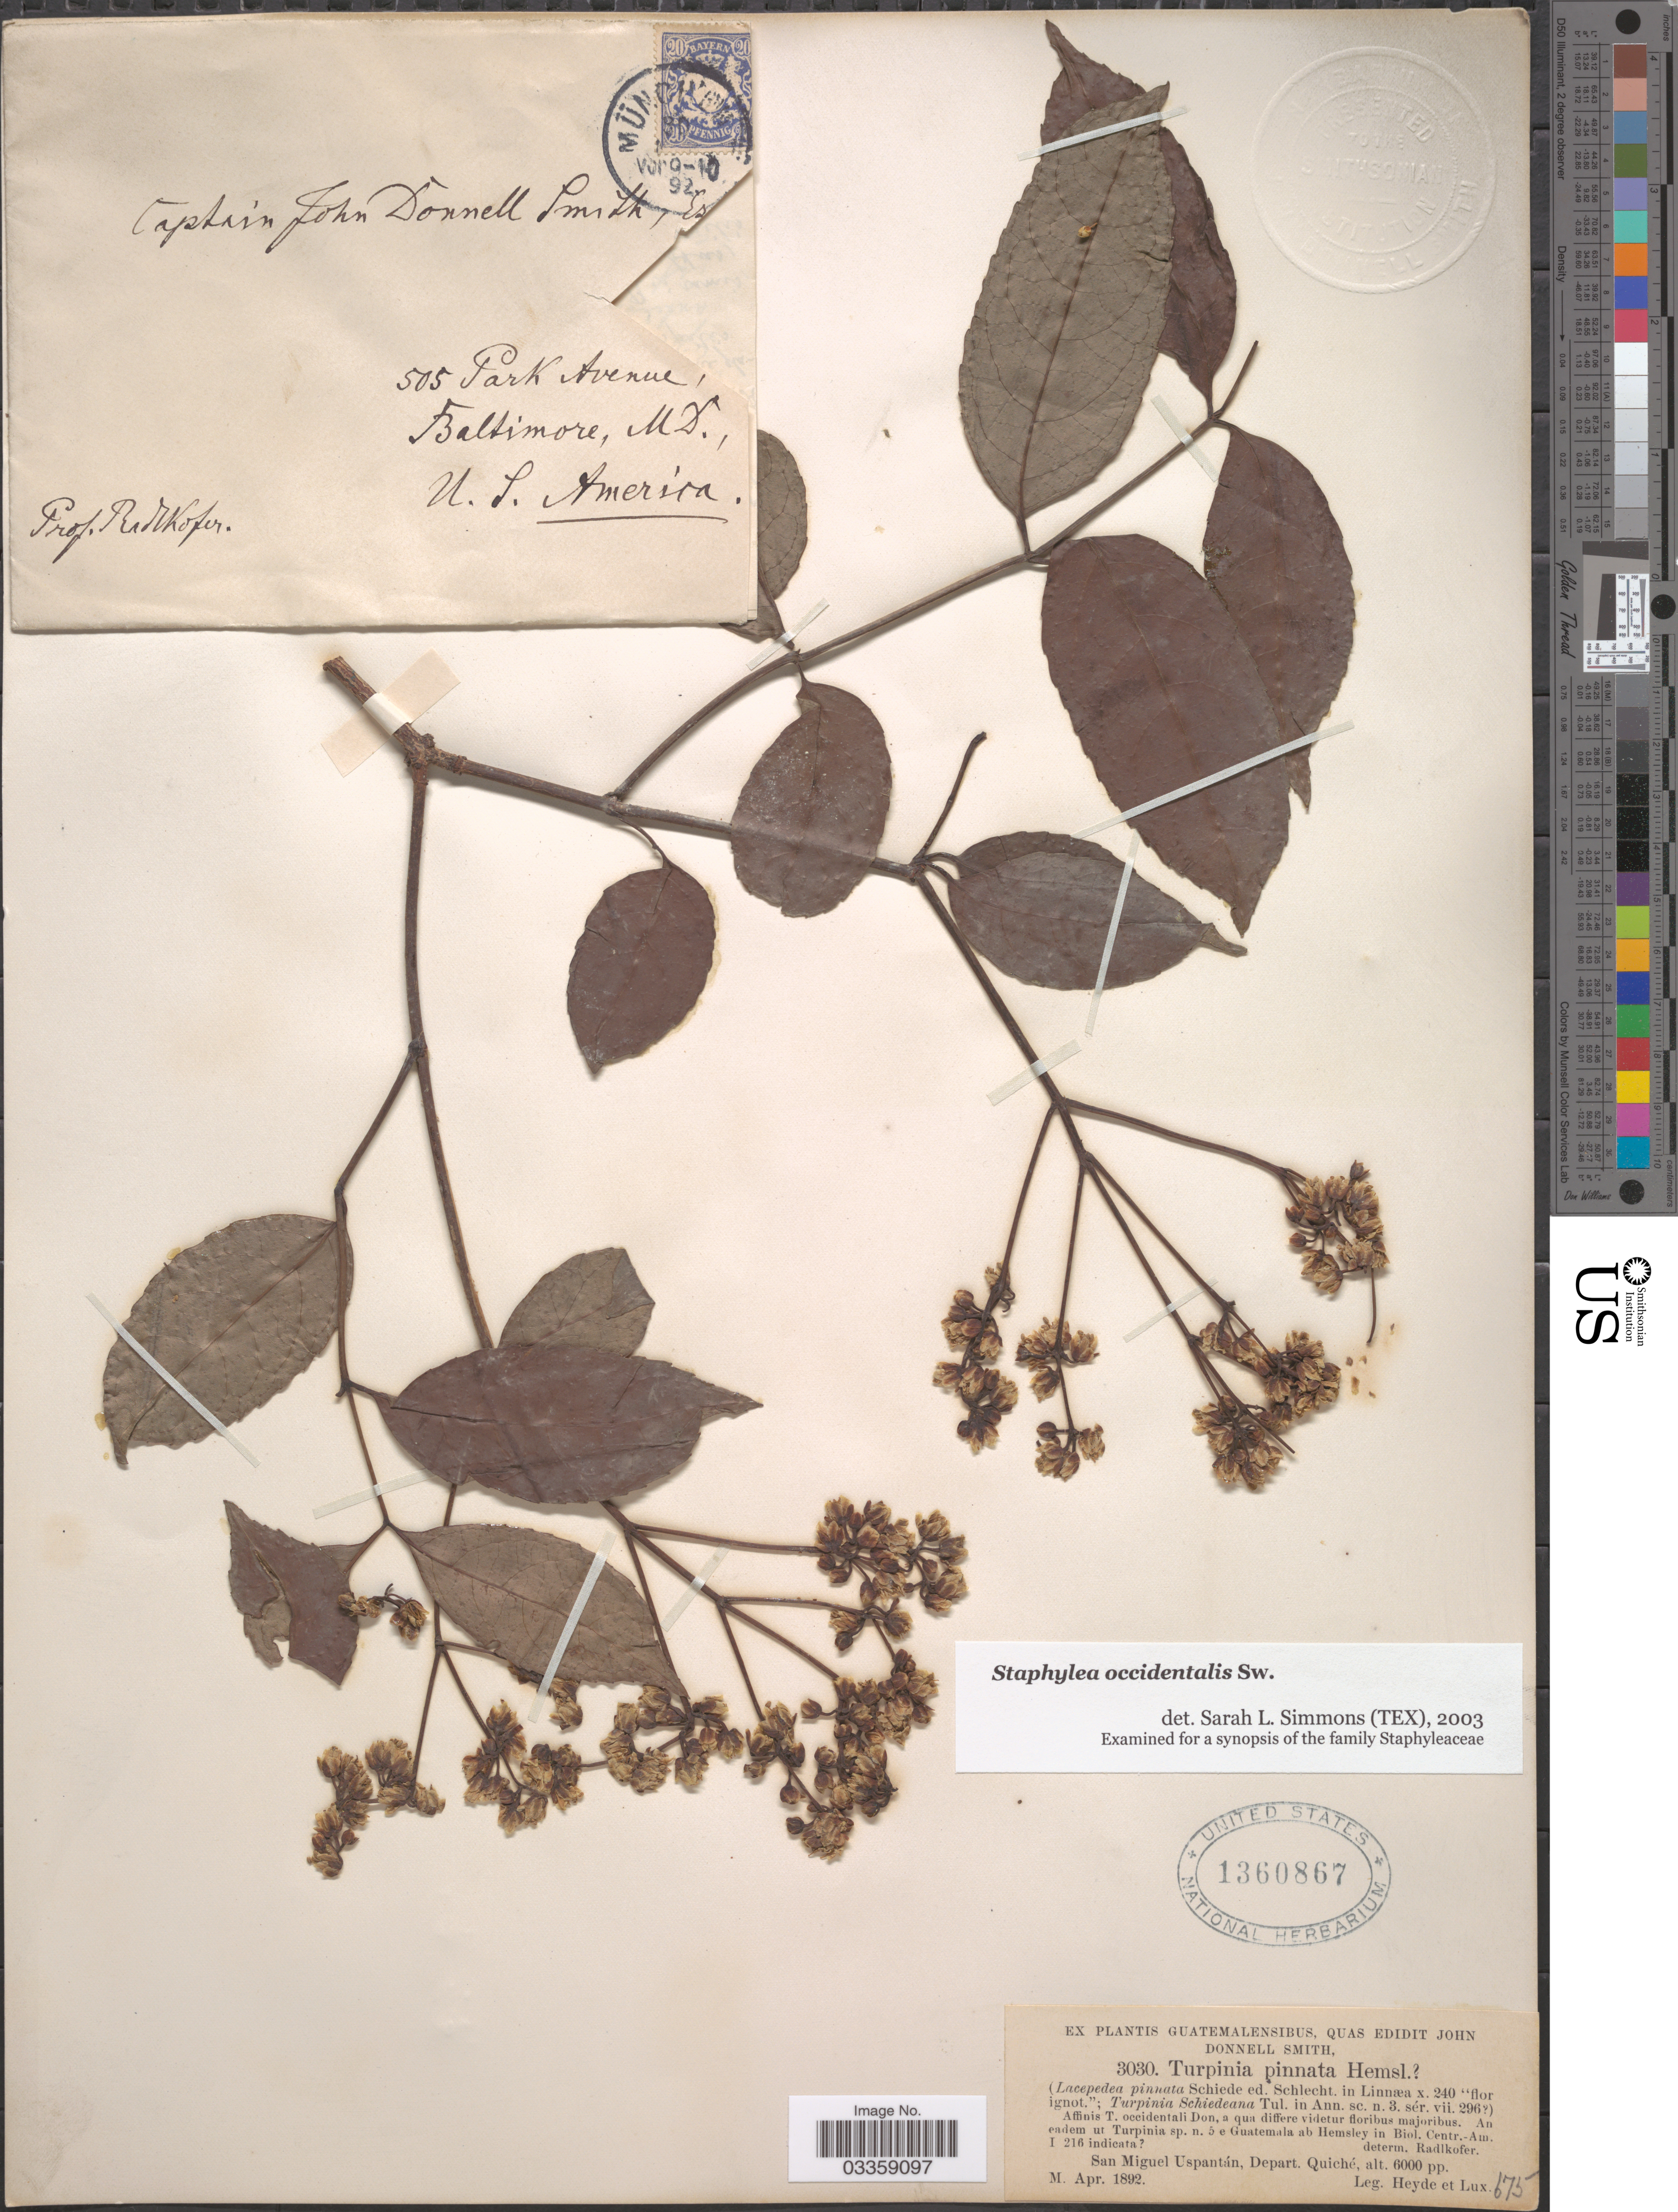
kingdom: Plantae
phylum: Tracheophyta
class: Magnoliopsida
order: Crossosomatales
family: Staphyleaceae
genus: Turpinia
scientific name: Turpinia occidentalis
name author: (Sw.) G. Don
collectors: Heyde & Lux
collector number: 3030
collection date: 1892-04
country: Guatemala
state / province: El Quiché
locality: San Miguel Uspantán, Depart. Quiché.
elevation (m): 1829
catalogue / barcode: US 1360867